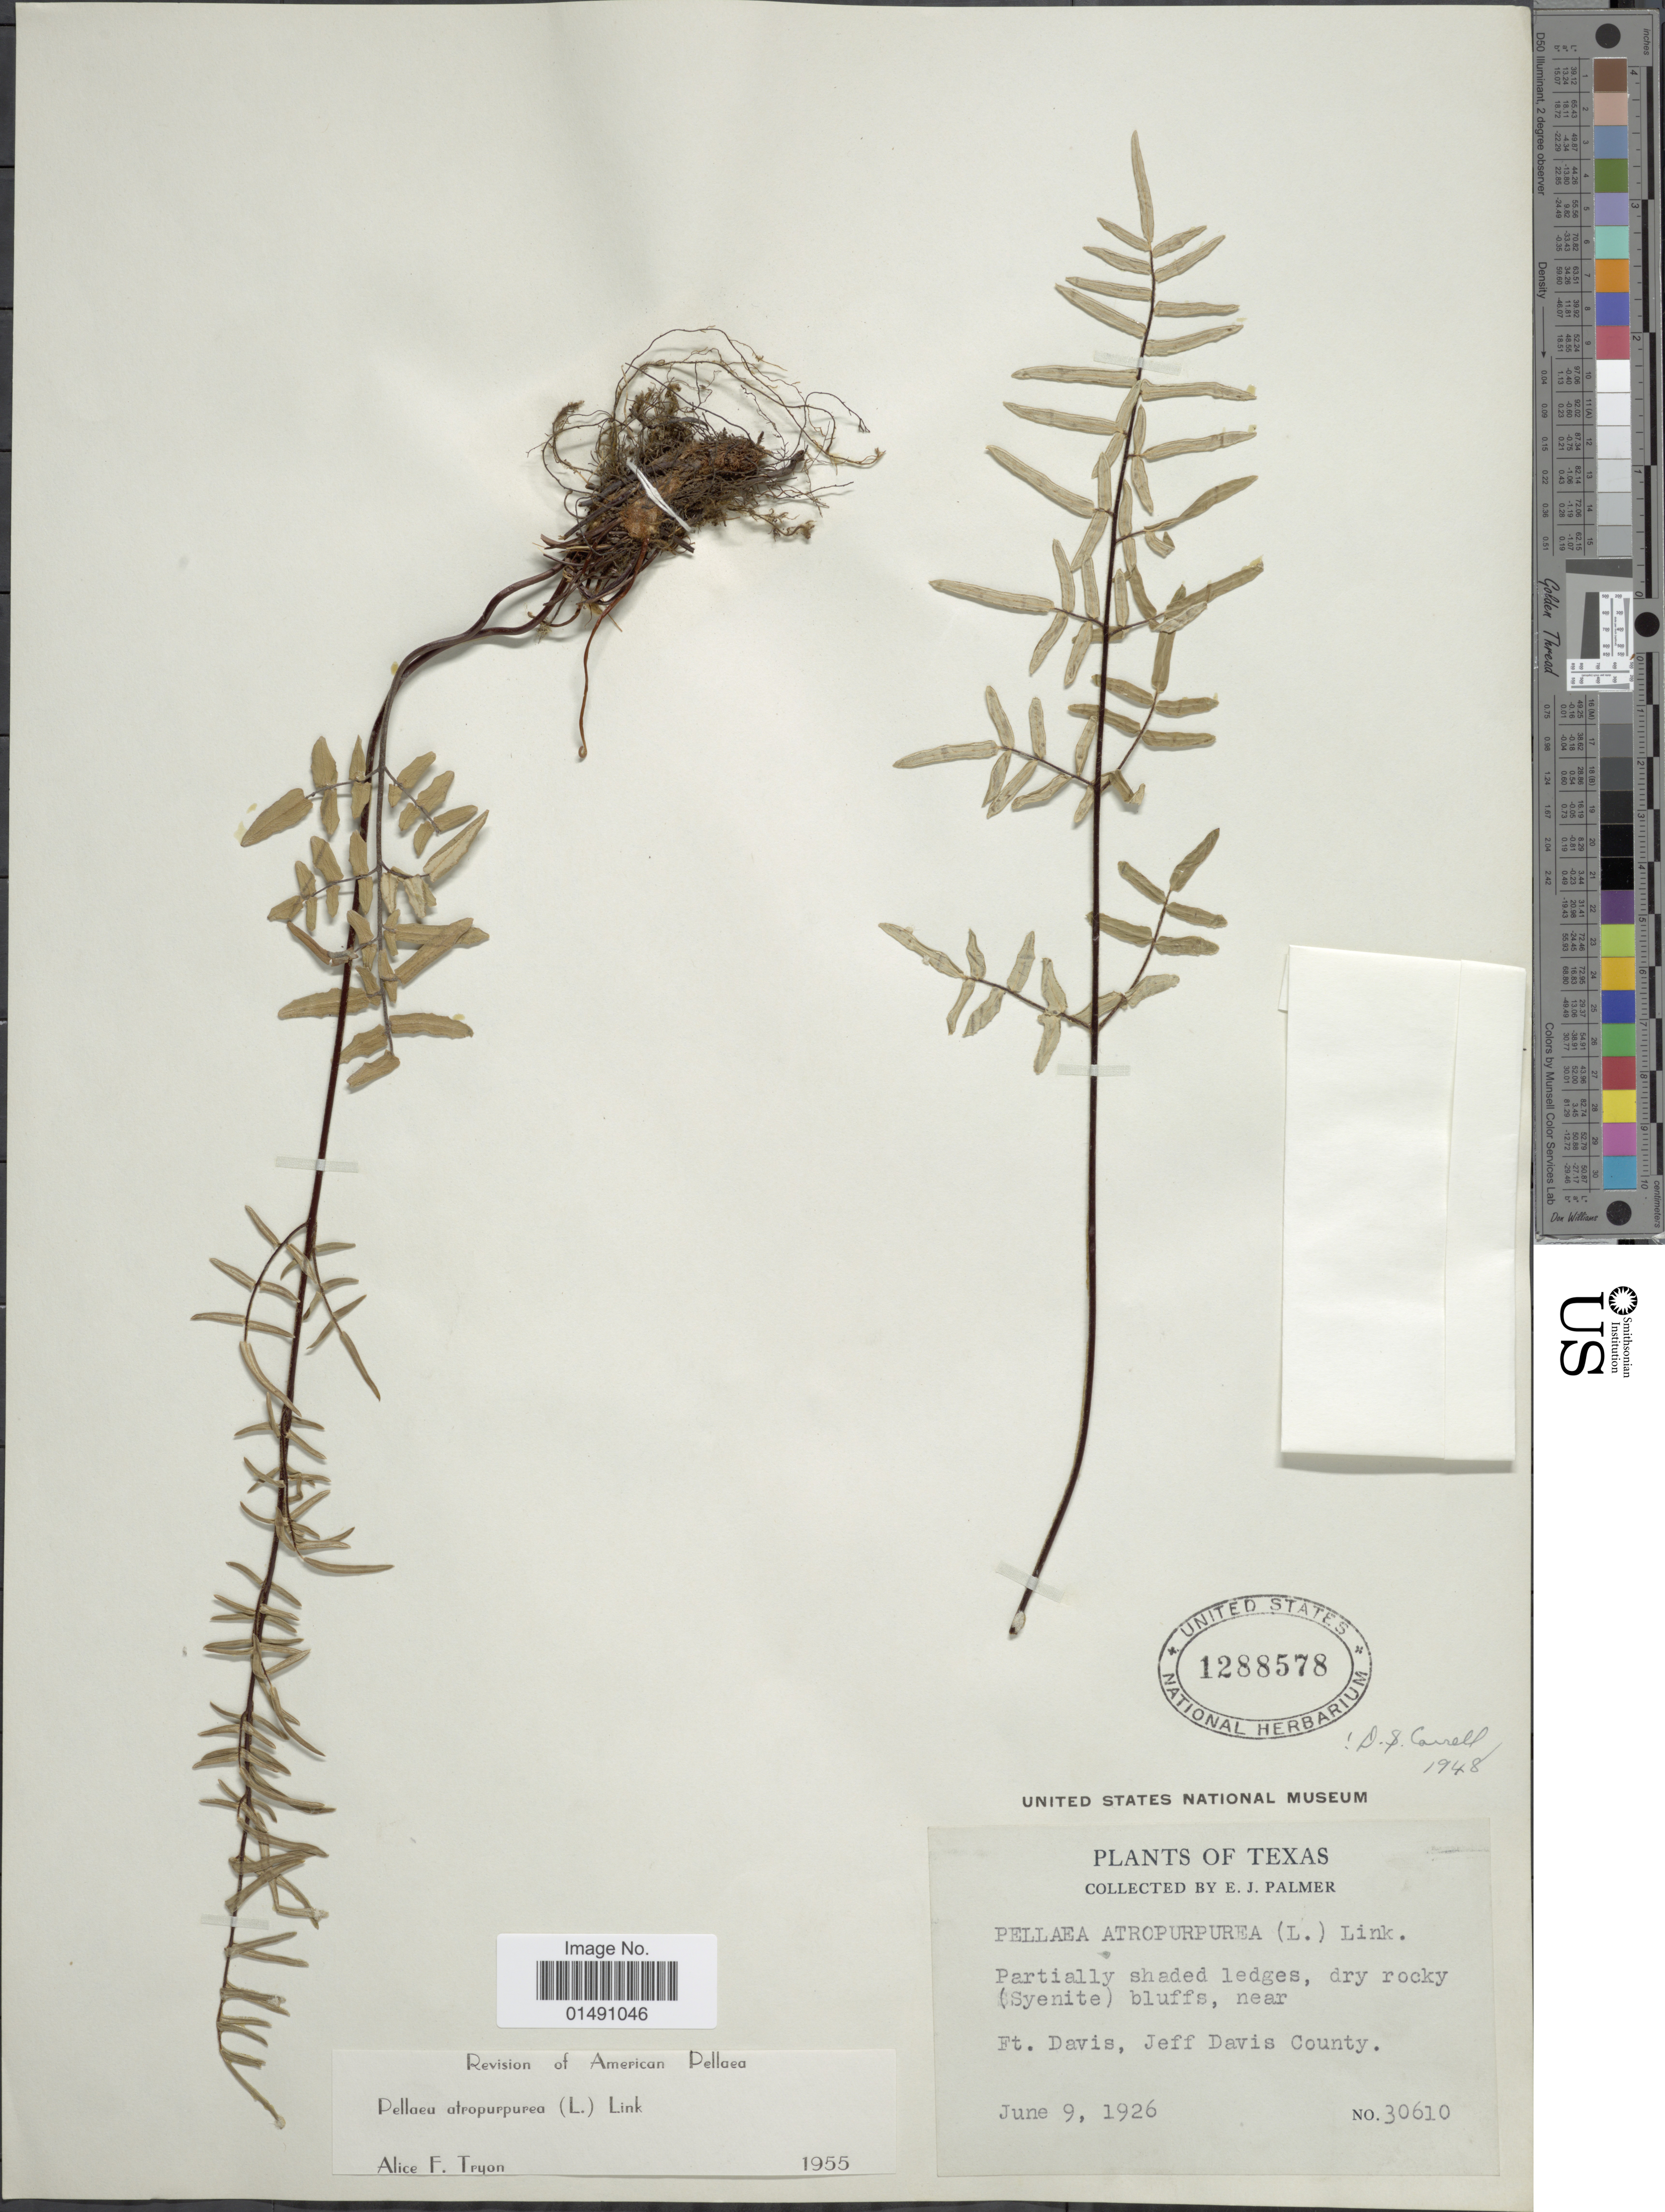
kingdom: Plantae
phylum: Tracheophyta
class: Polypodiopsida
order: Polypodiales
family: Pteridaceae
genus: Pellaea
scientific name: Pellaea atropurpurea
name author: (L.) Link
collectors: E. J. Palmer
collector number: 30610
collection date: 1926-06-09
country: United States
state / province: Texas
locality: Near Ft. Davis, Jeff Davis County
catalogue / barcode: US 1288578